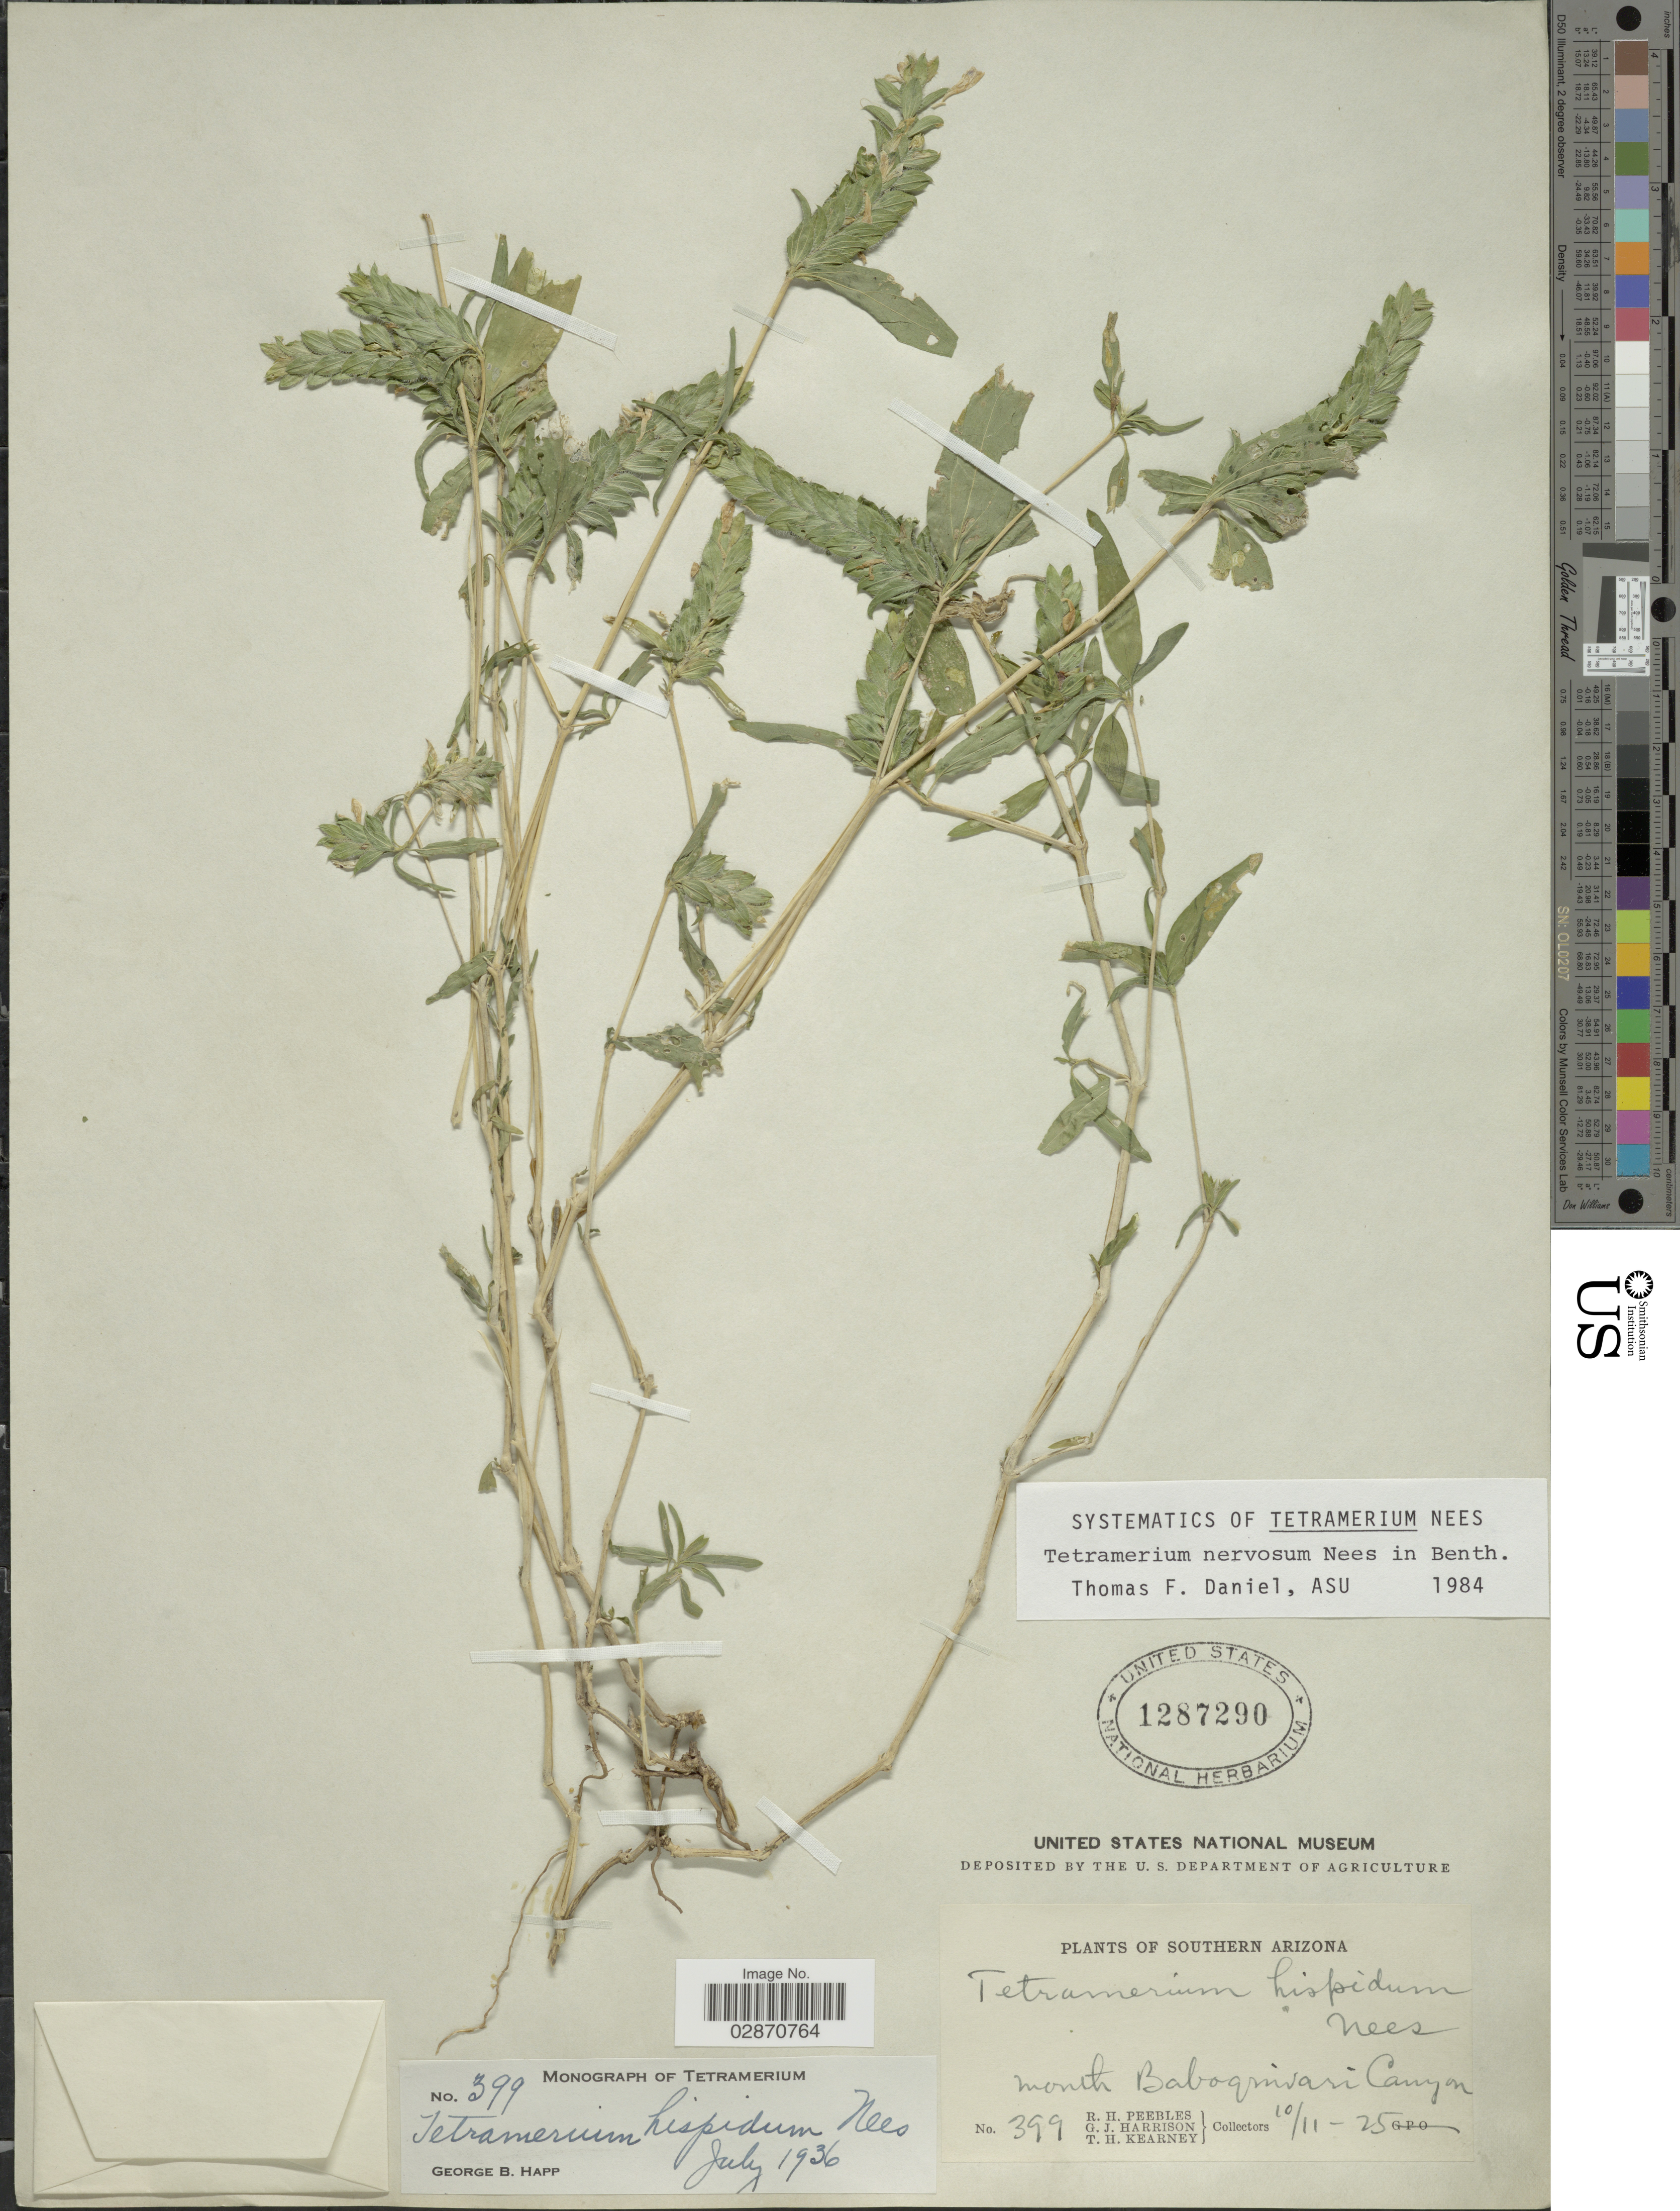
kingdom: Plantae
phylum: Tracheophyta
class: Magnoliopsida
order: Lamiales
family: Acanthaceae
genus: Tetramerium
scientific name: Tetramerium nervosum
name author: Nees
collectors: R. H. Peebles, G. J. Harrison & T. H. Kearney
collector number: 399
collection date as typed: Transcribed d/m/y: 11/10/25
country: United States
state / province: Arizona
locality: Southern Arizona. Mouth Baboquivari Canyon.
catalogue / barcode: US 1287290